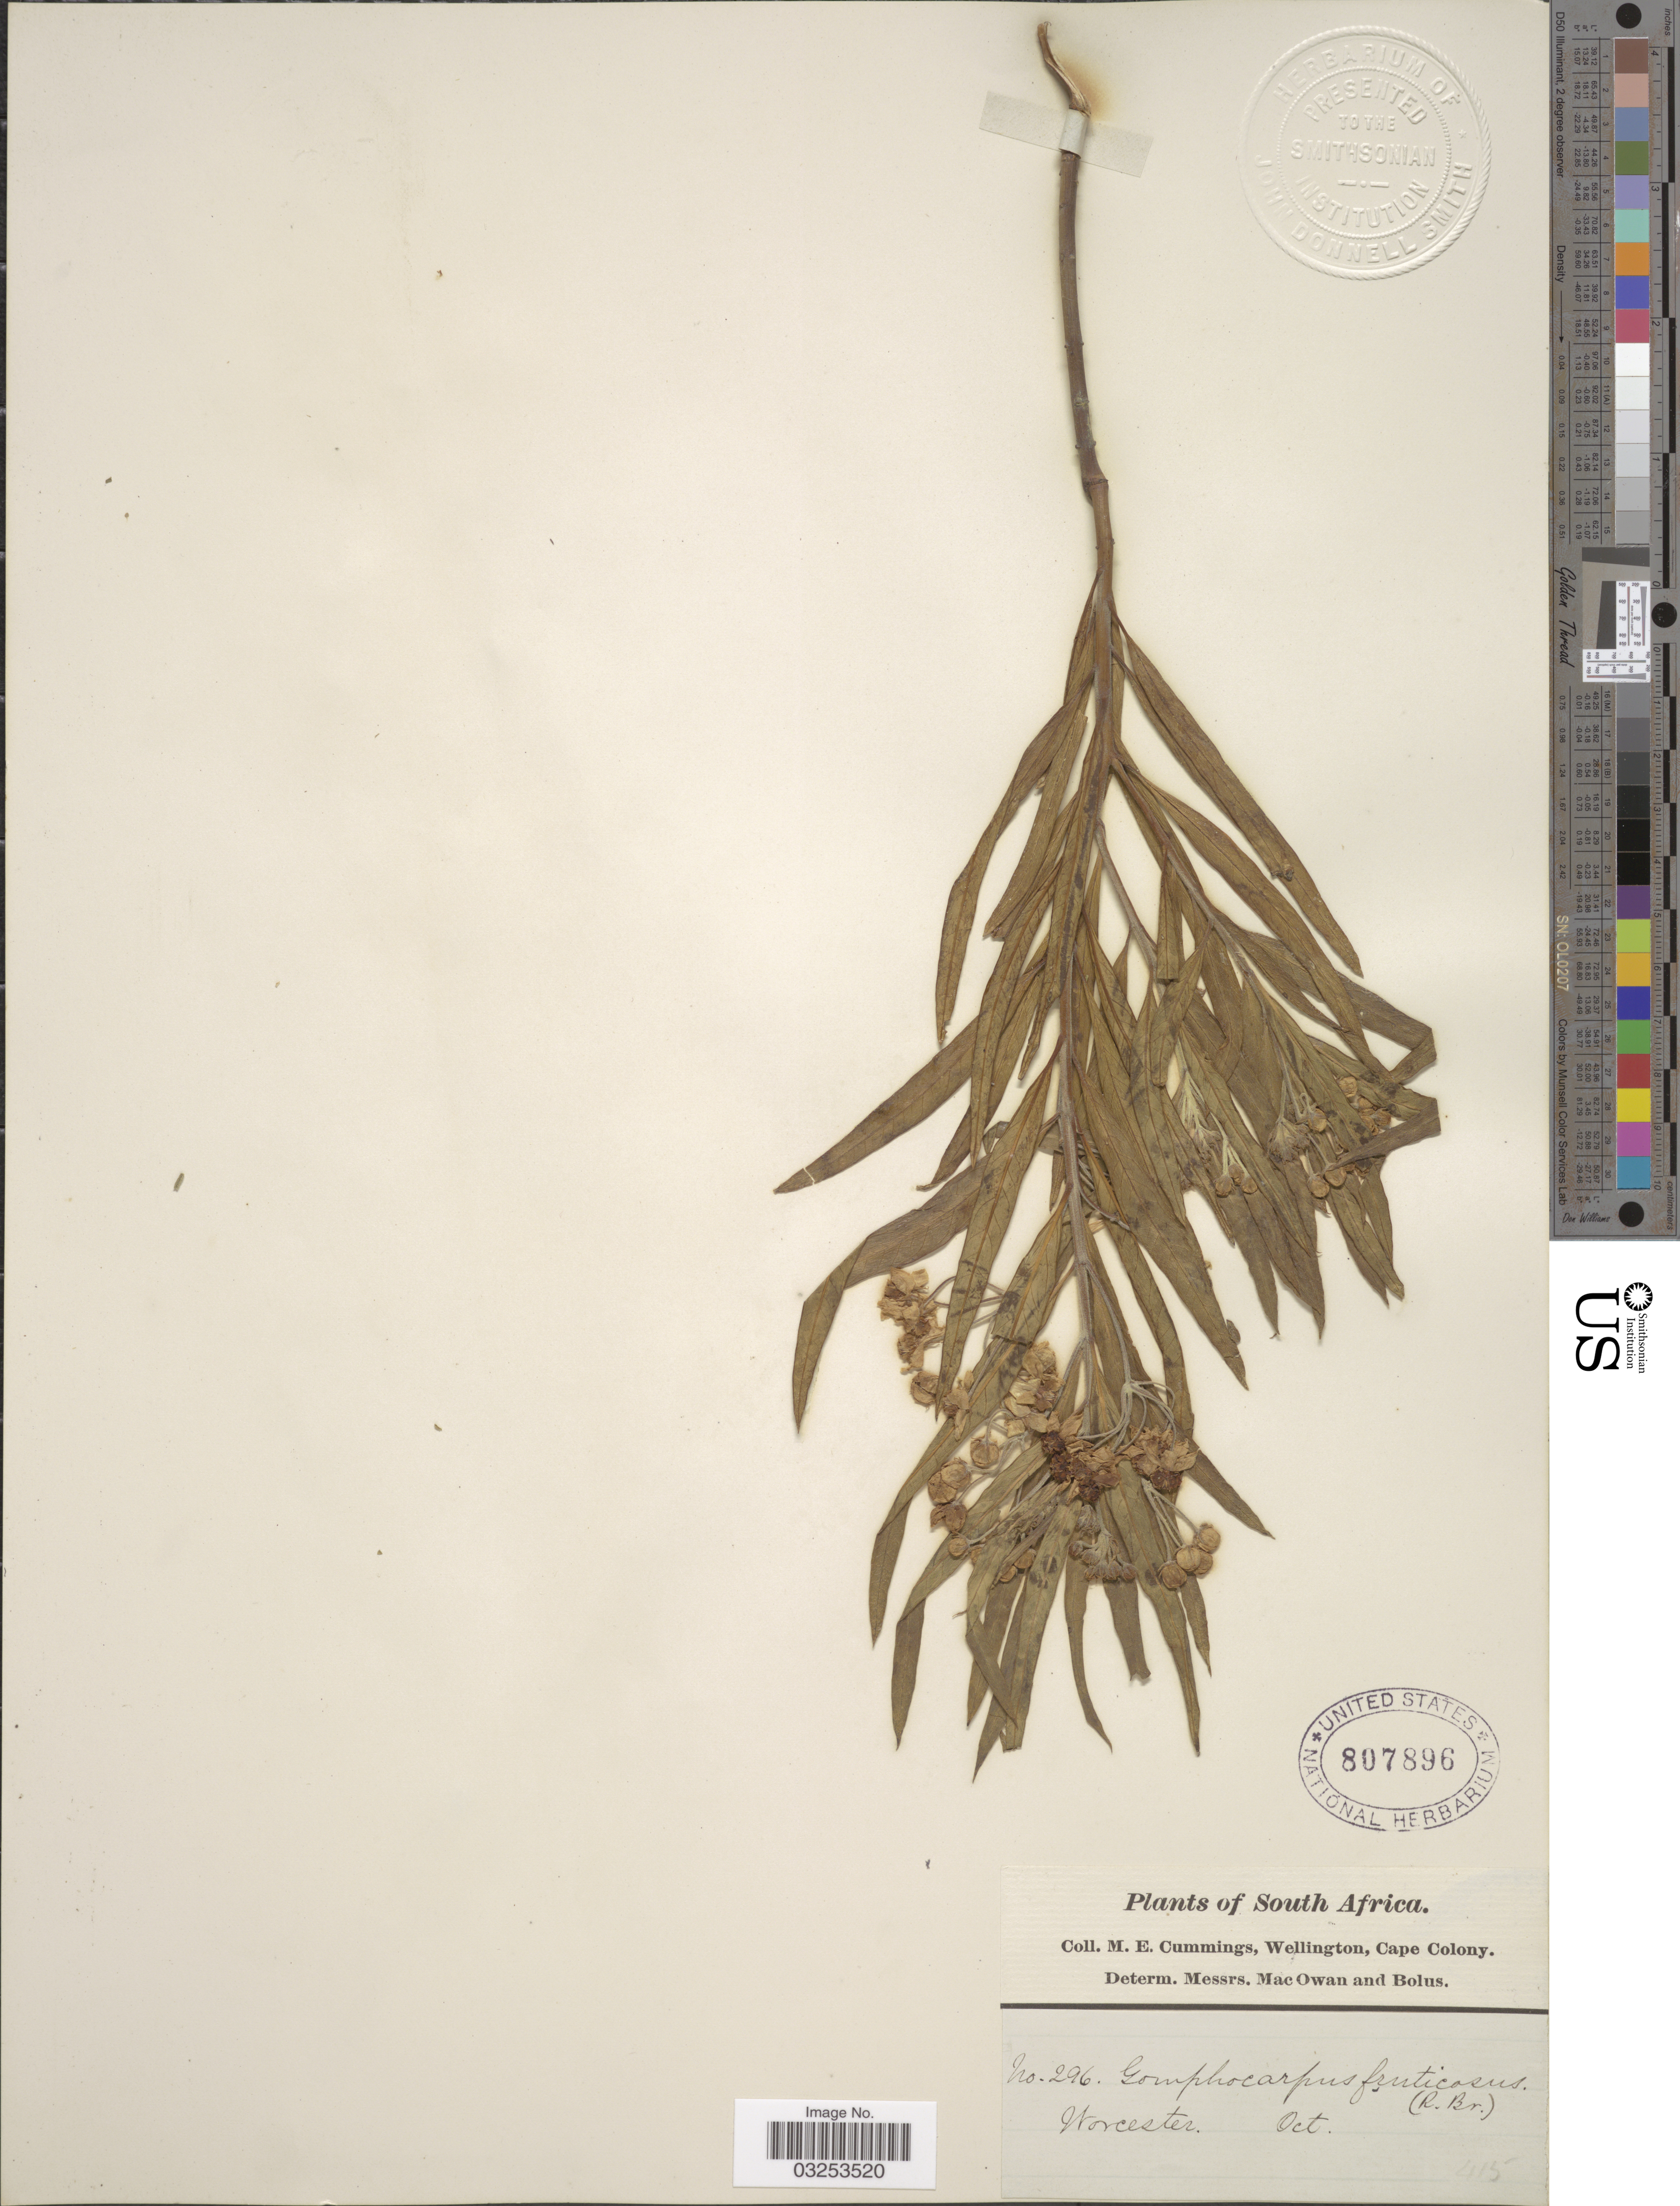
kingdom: Plantae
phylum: Tracheophyta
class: Magnoliopsida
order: Gentianales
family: Apocynaceae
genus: Gomphocarpus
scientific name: Gomphocarpus fruticosus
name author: (L.) W.T. Aiton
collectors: M. E. Cummings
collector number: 415?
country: South Africa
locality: Worcester.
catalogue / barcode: US 807896